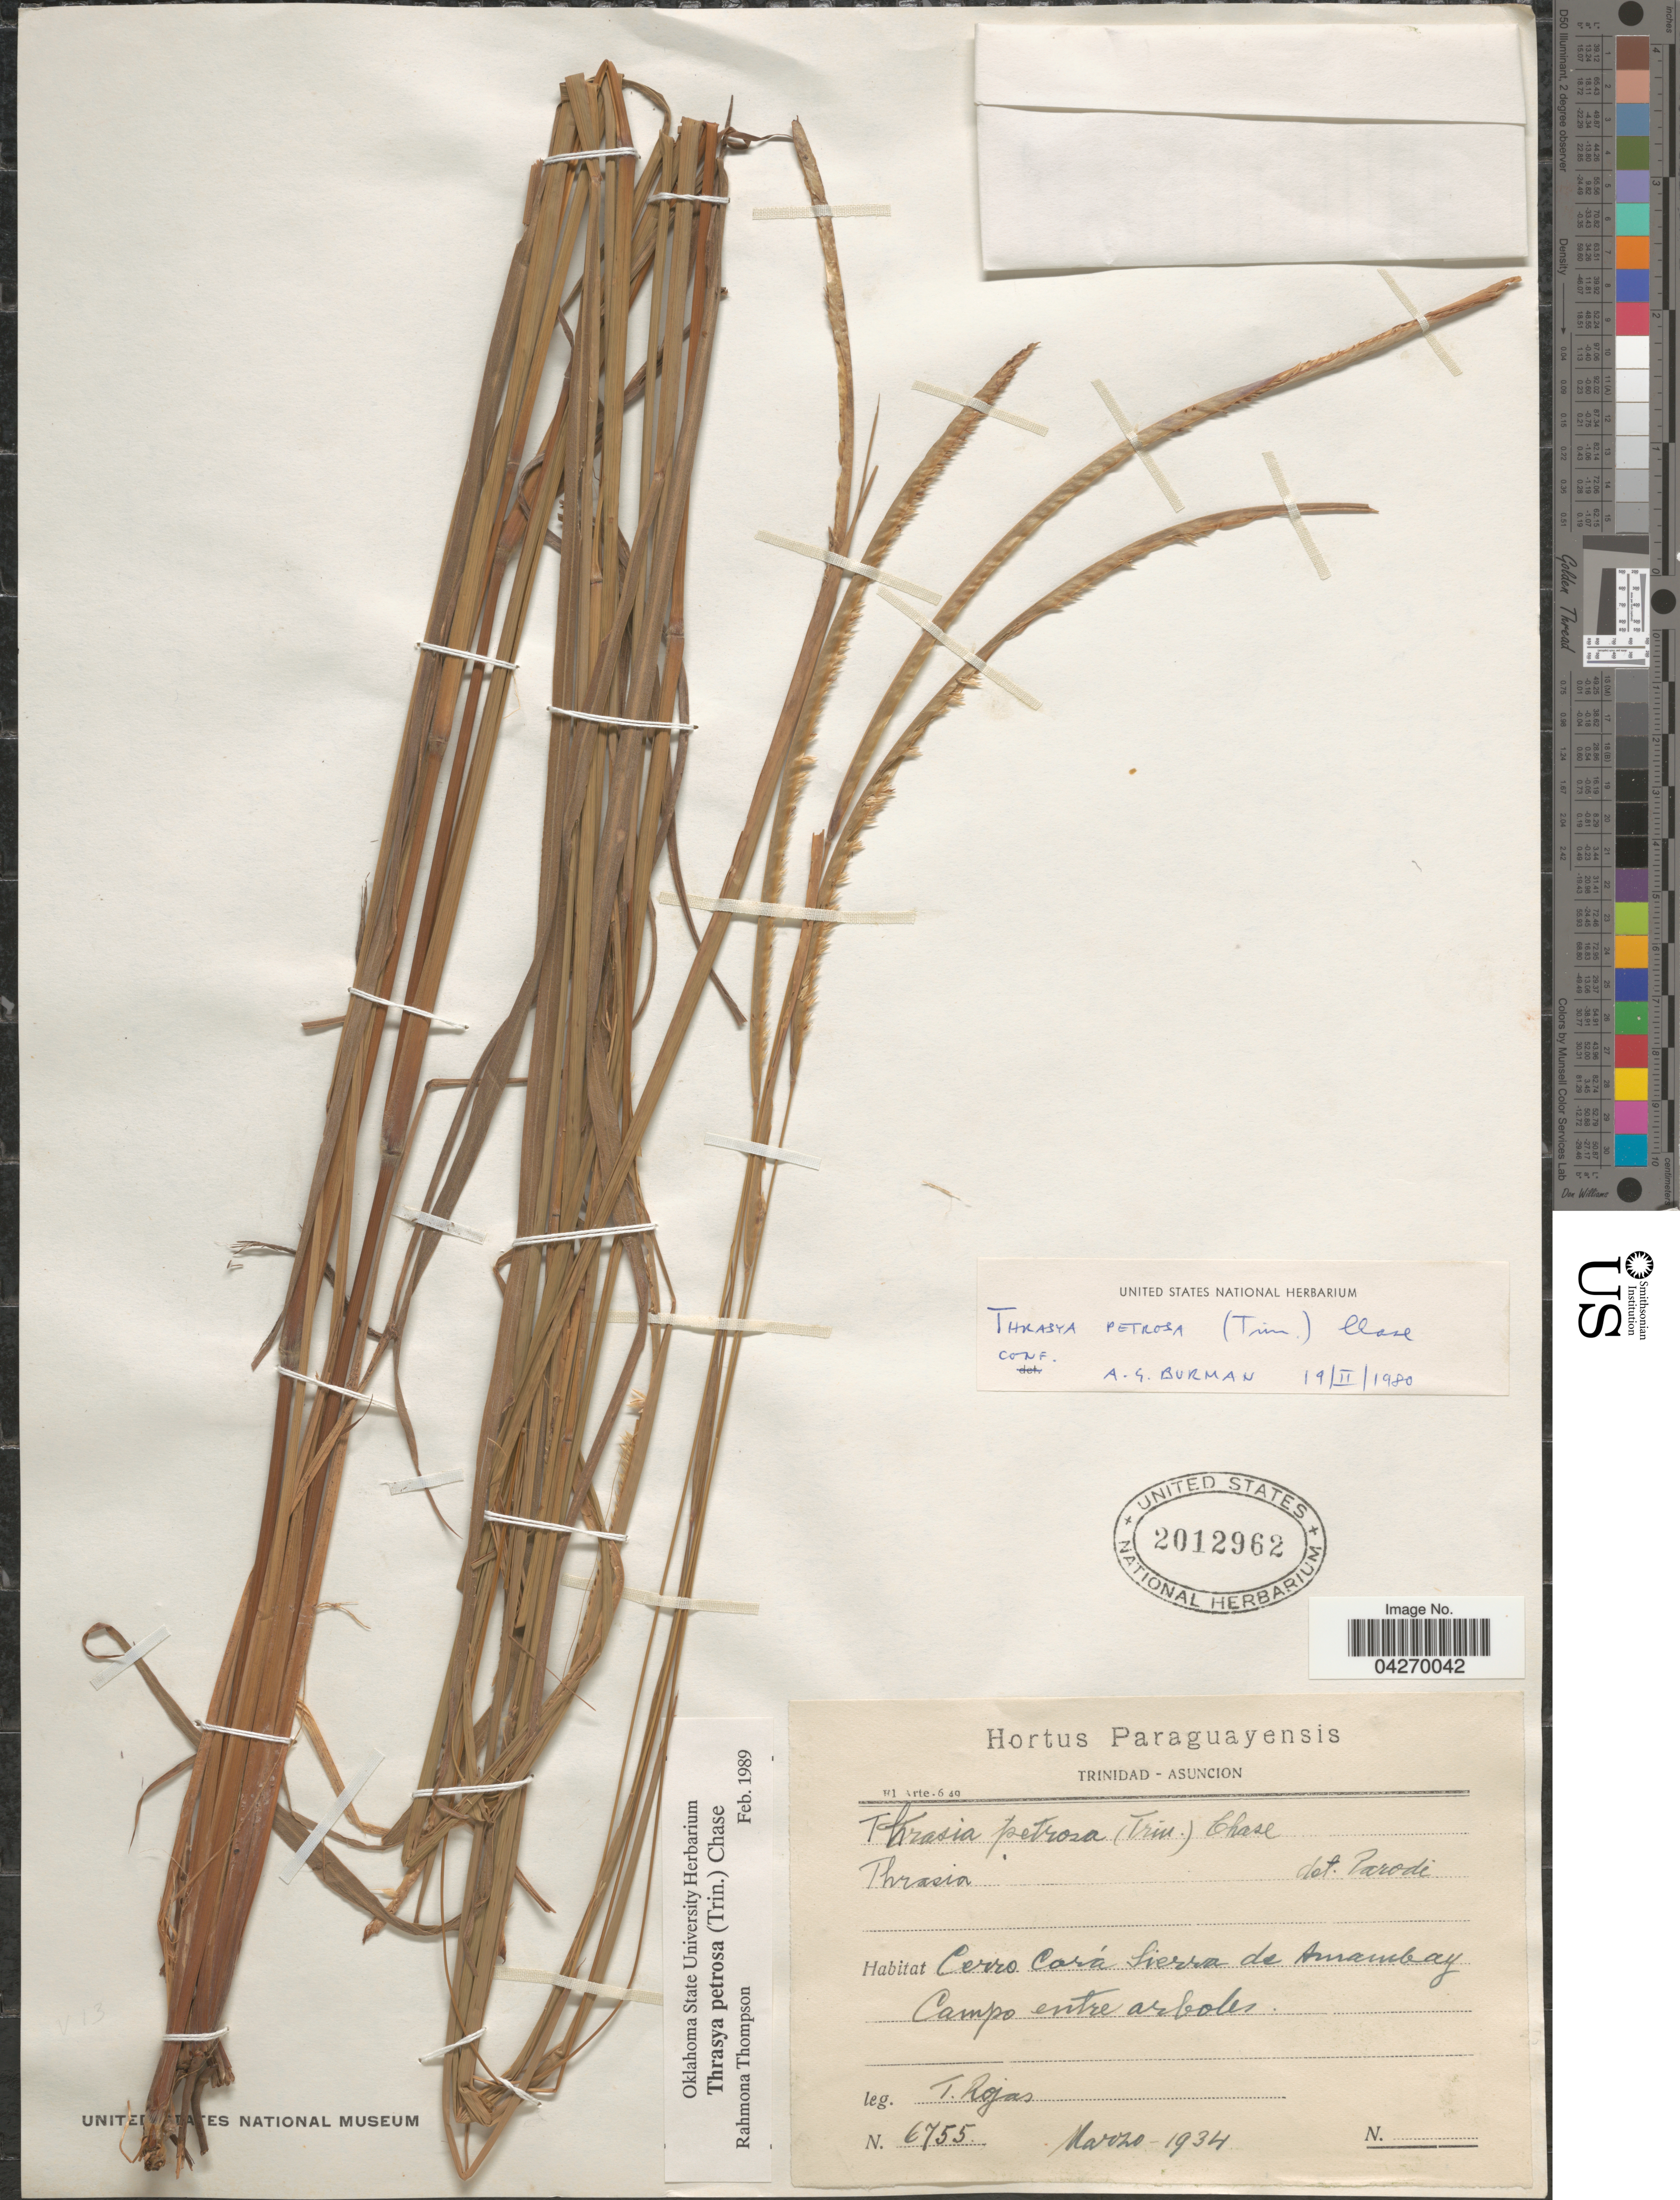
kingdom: Plantae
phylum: Tracheophyta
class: Liliopsida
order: Poales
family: Poaceae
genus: Paspalum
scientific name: Paspalum foliiforme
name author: S. Denham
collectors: T. Rojas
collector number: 6755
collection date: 1934-03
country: Paraguay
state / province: Asuncion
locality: Cerro Corá Sierra de Amambay. Campo entre arboles.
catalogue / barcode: US 2012962